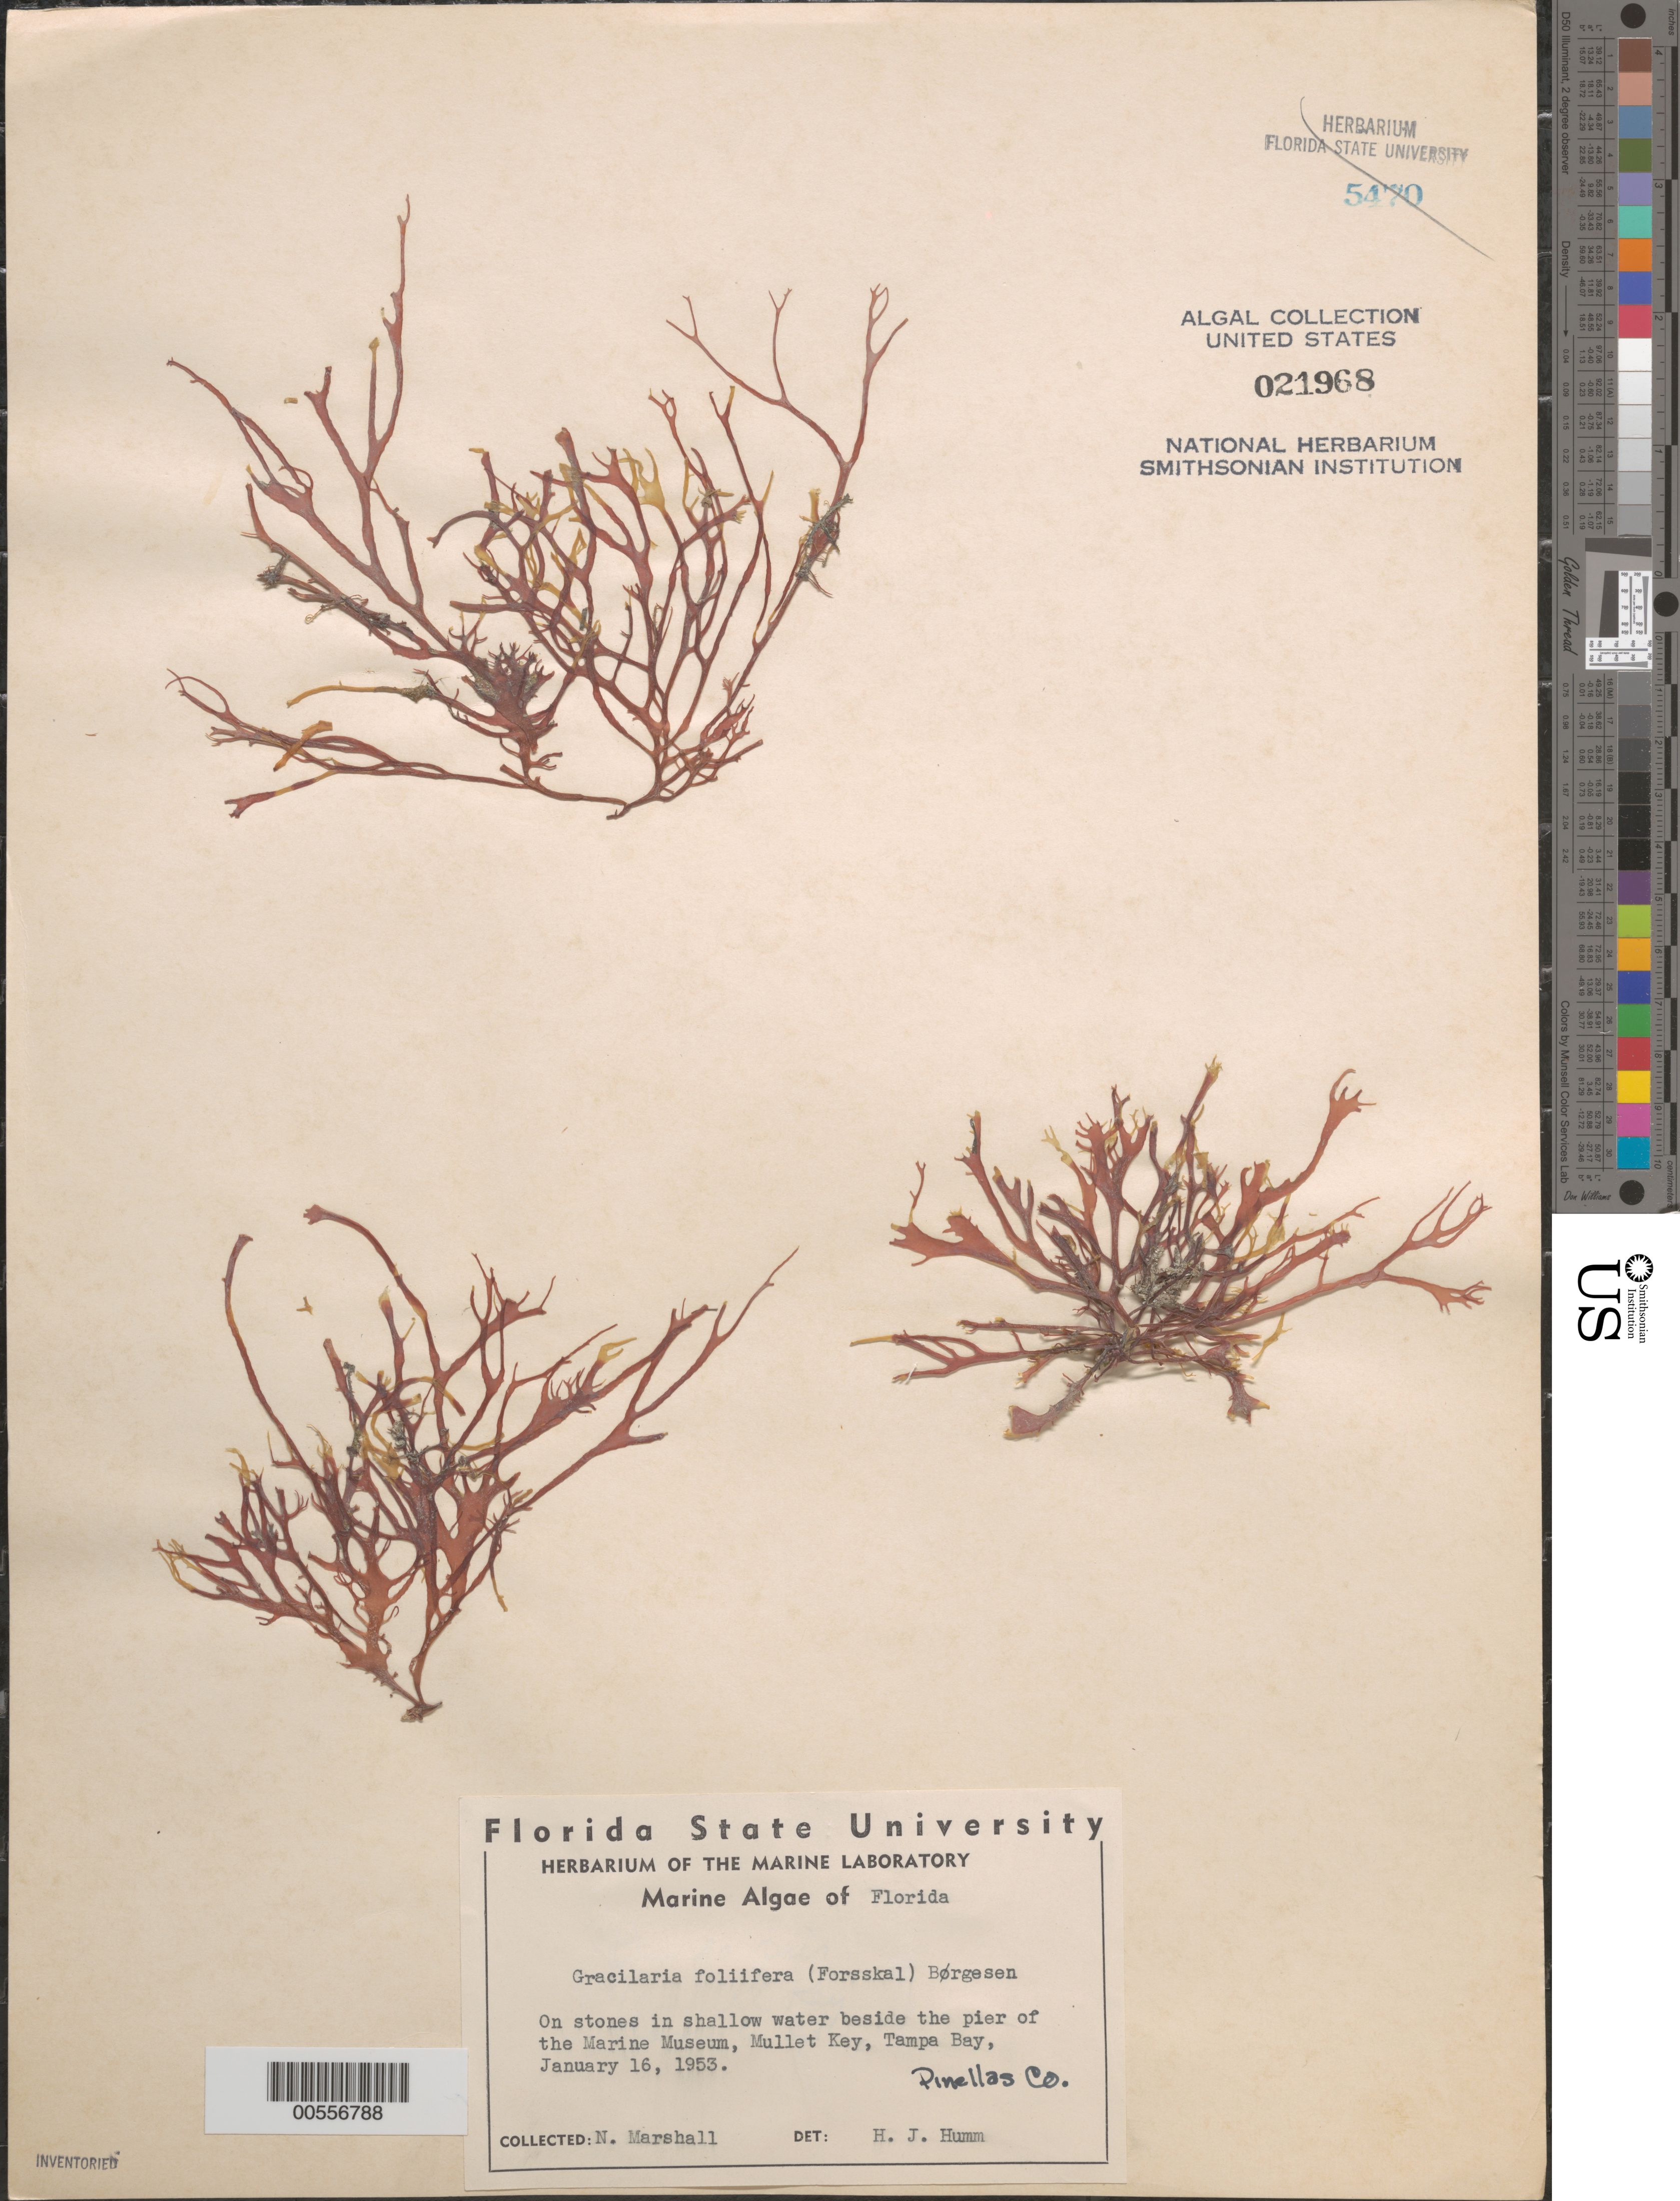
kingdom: Plantae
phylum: Rhodophyta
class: Florideophyceae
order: Gracilariales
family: Gracilariaceae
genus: Gracilaria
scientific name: Gracilaria foliifera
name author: (Forssk.) Børgesen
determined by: Humm, Harold J.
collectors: N. Marshall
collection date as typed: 16 Jan 1953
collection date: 1953-01-16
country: United States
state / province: Florida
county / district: Pinellas County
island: Mullet Key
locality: Tampa Bay, marine museum pier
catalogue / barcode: US 21968